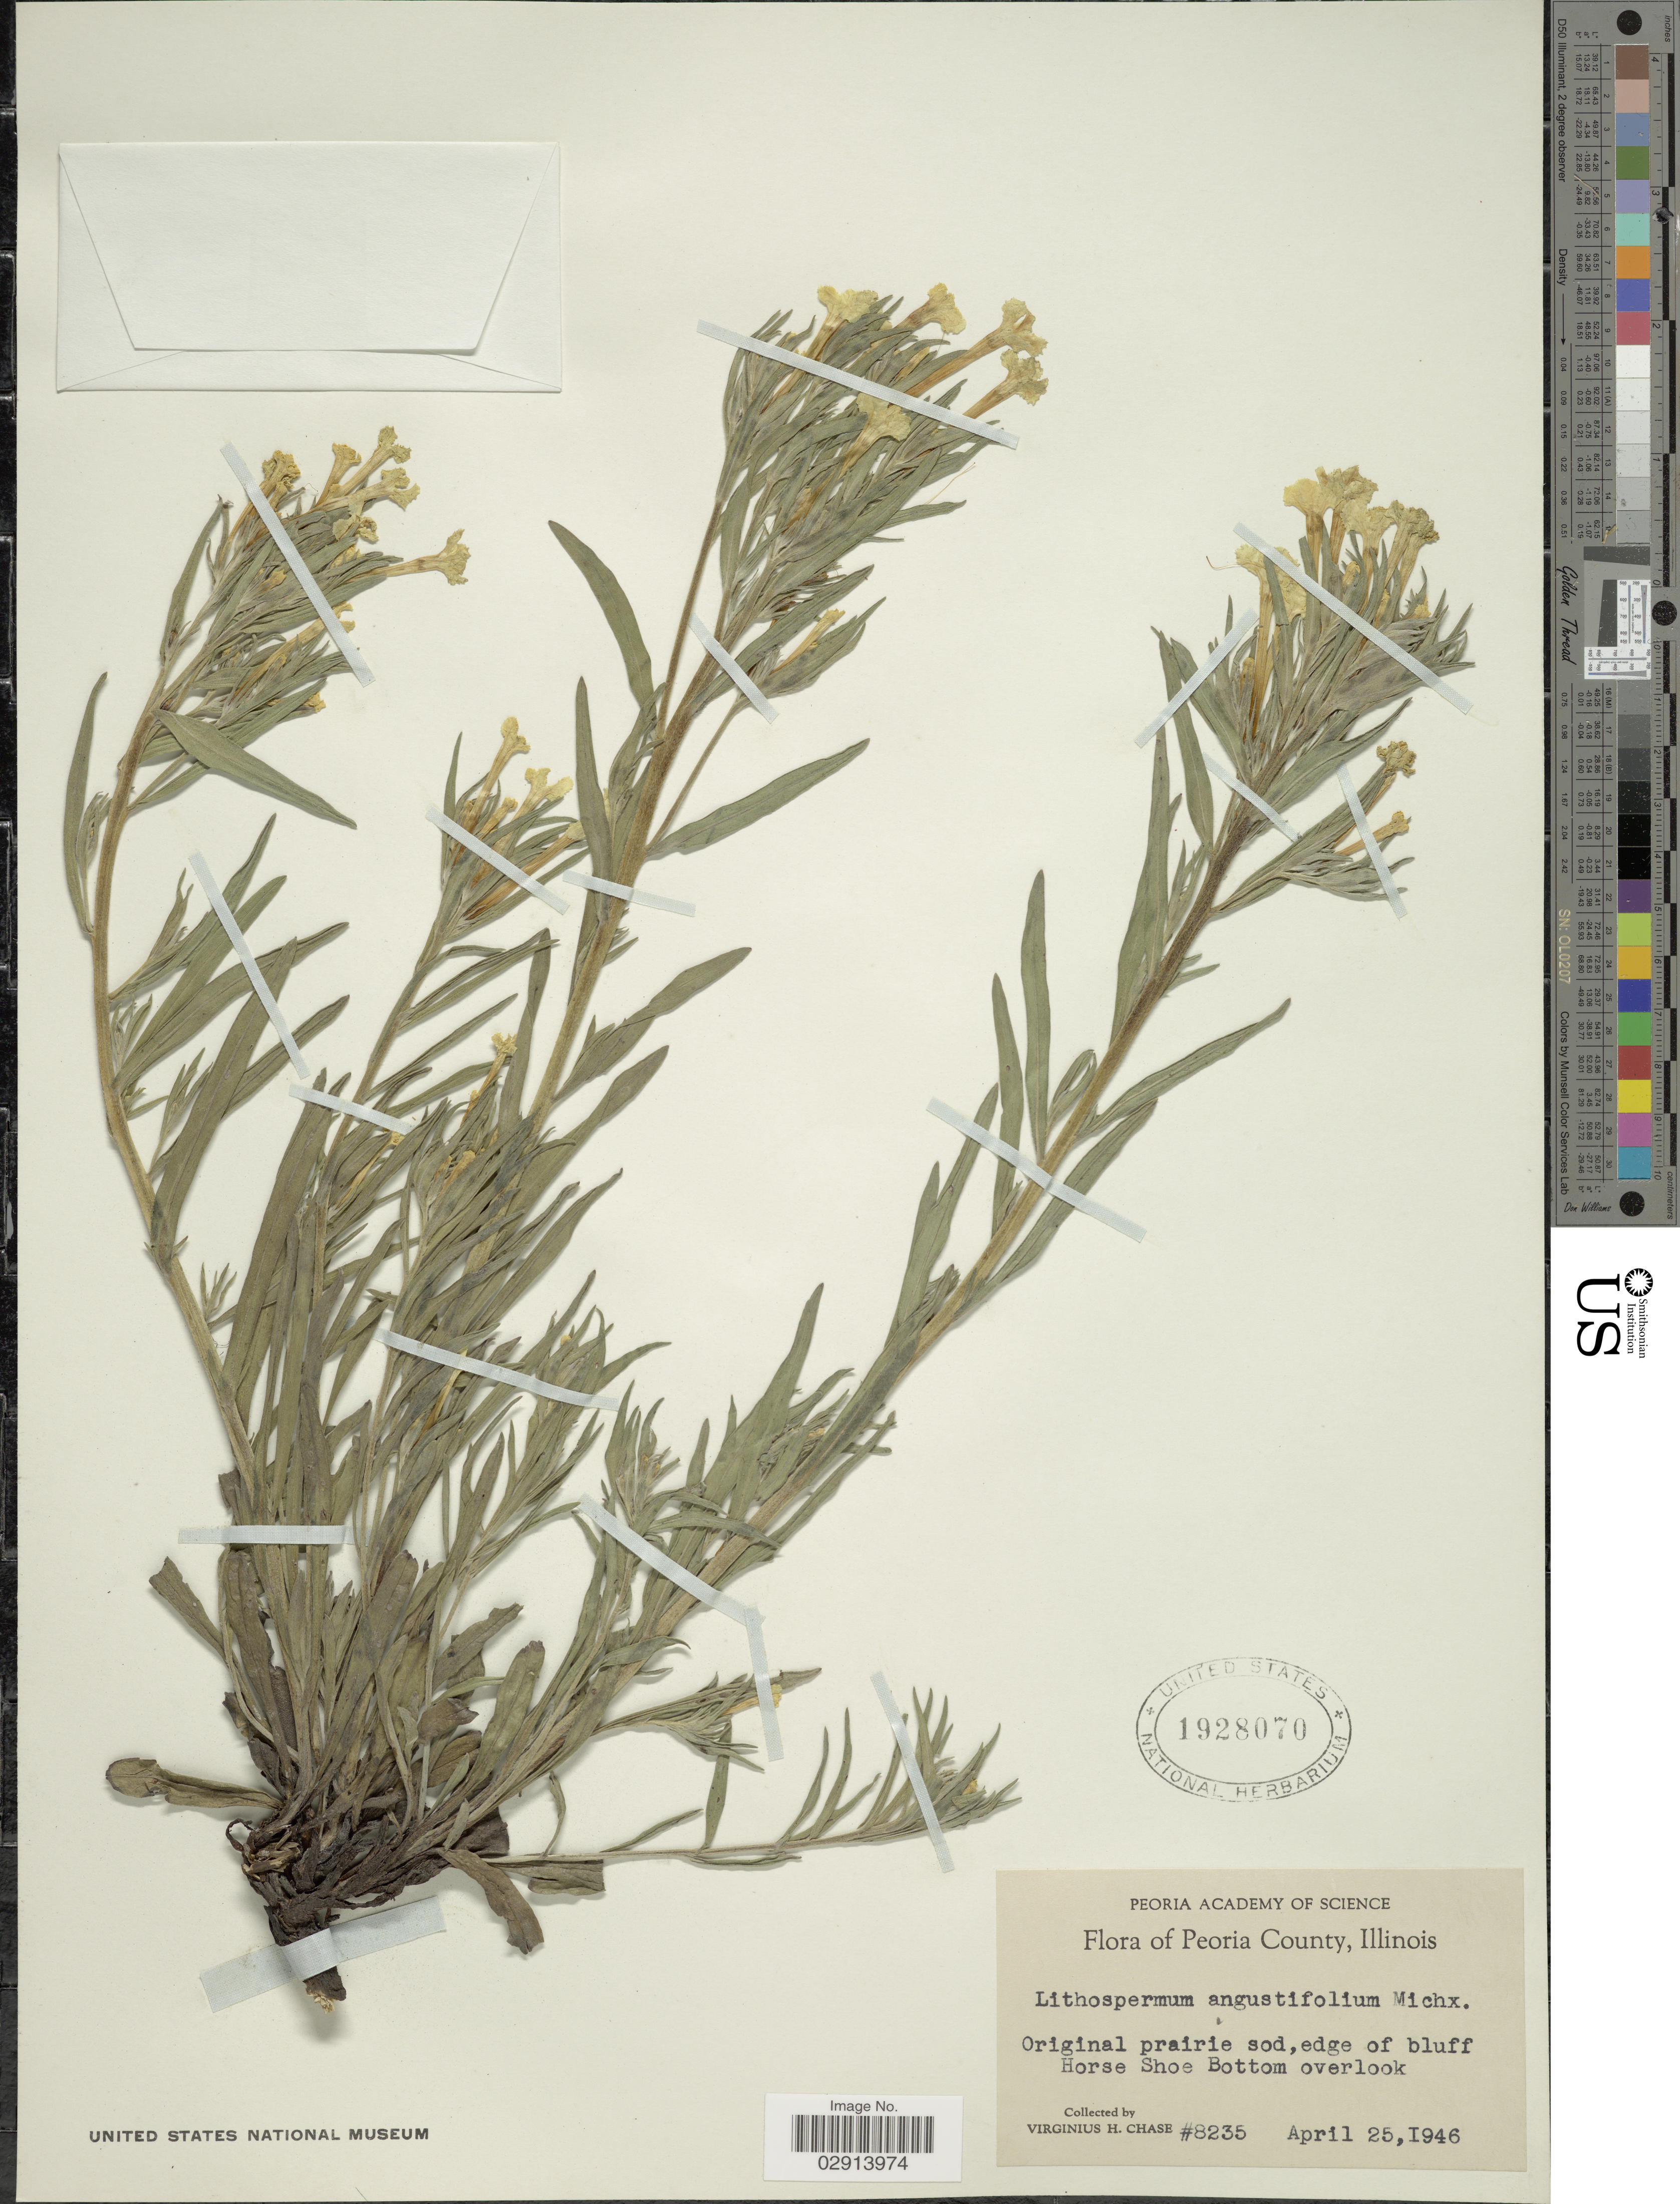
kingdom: Plantae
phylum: Tracheophyta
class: Magnoliopsida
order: Boraginales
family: Boraginaceae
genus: Lithospermum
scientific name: Lithospermum incisum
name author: Lehm.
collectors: V. H. Chase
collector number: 8235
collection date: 1946-04-25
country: United States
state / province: Illinois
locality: Peoria County, edge of bluff Horse Shoe Bottom overlook.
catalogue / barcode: US 1928070